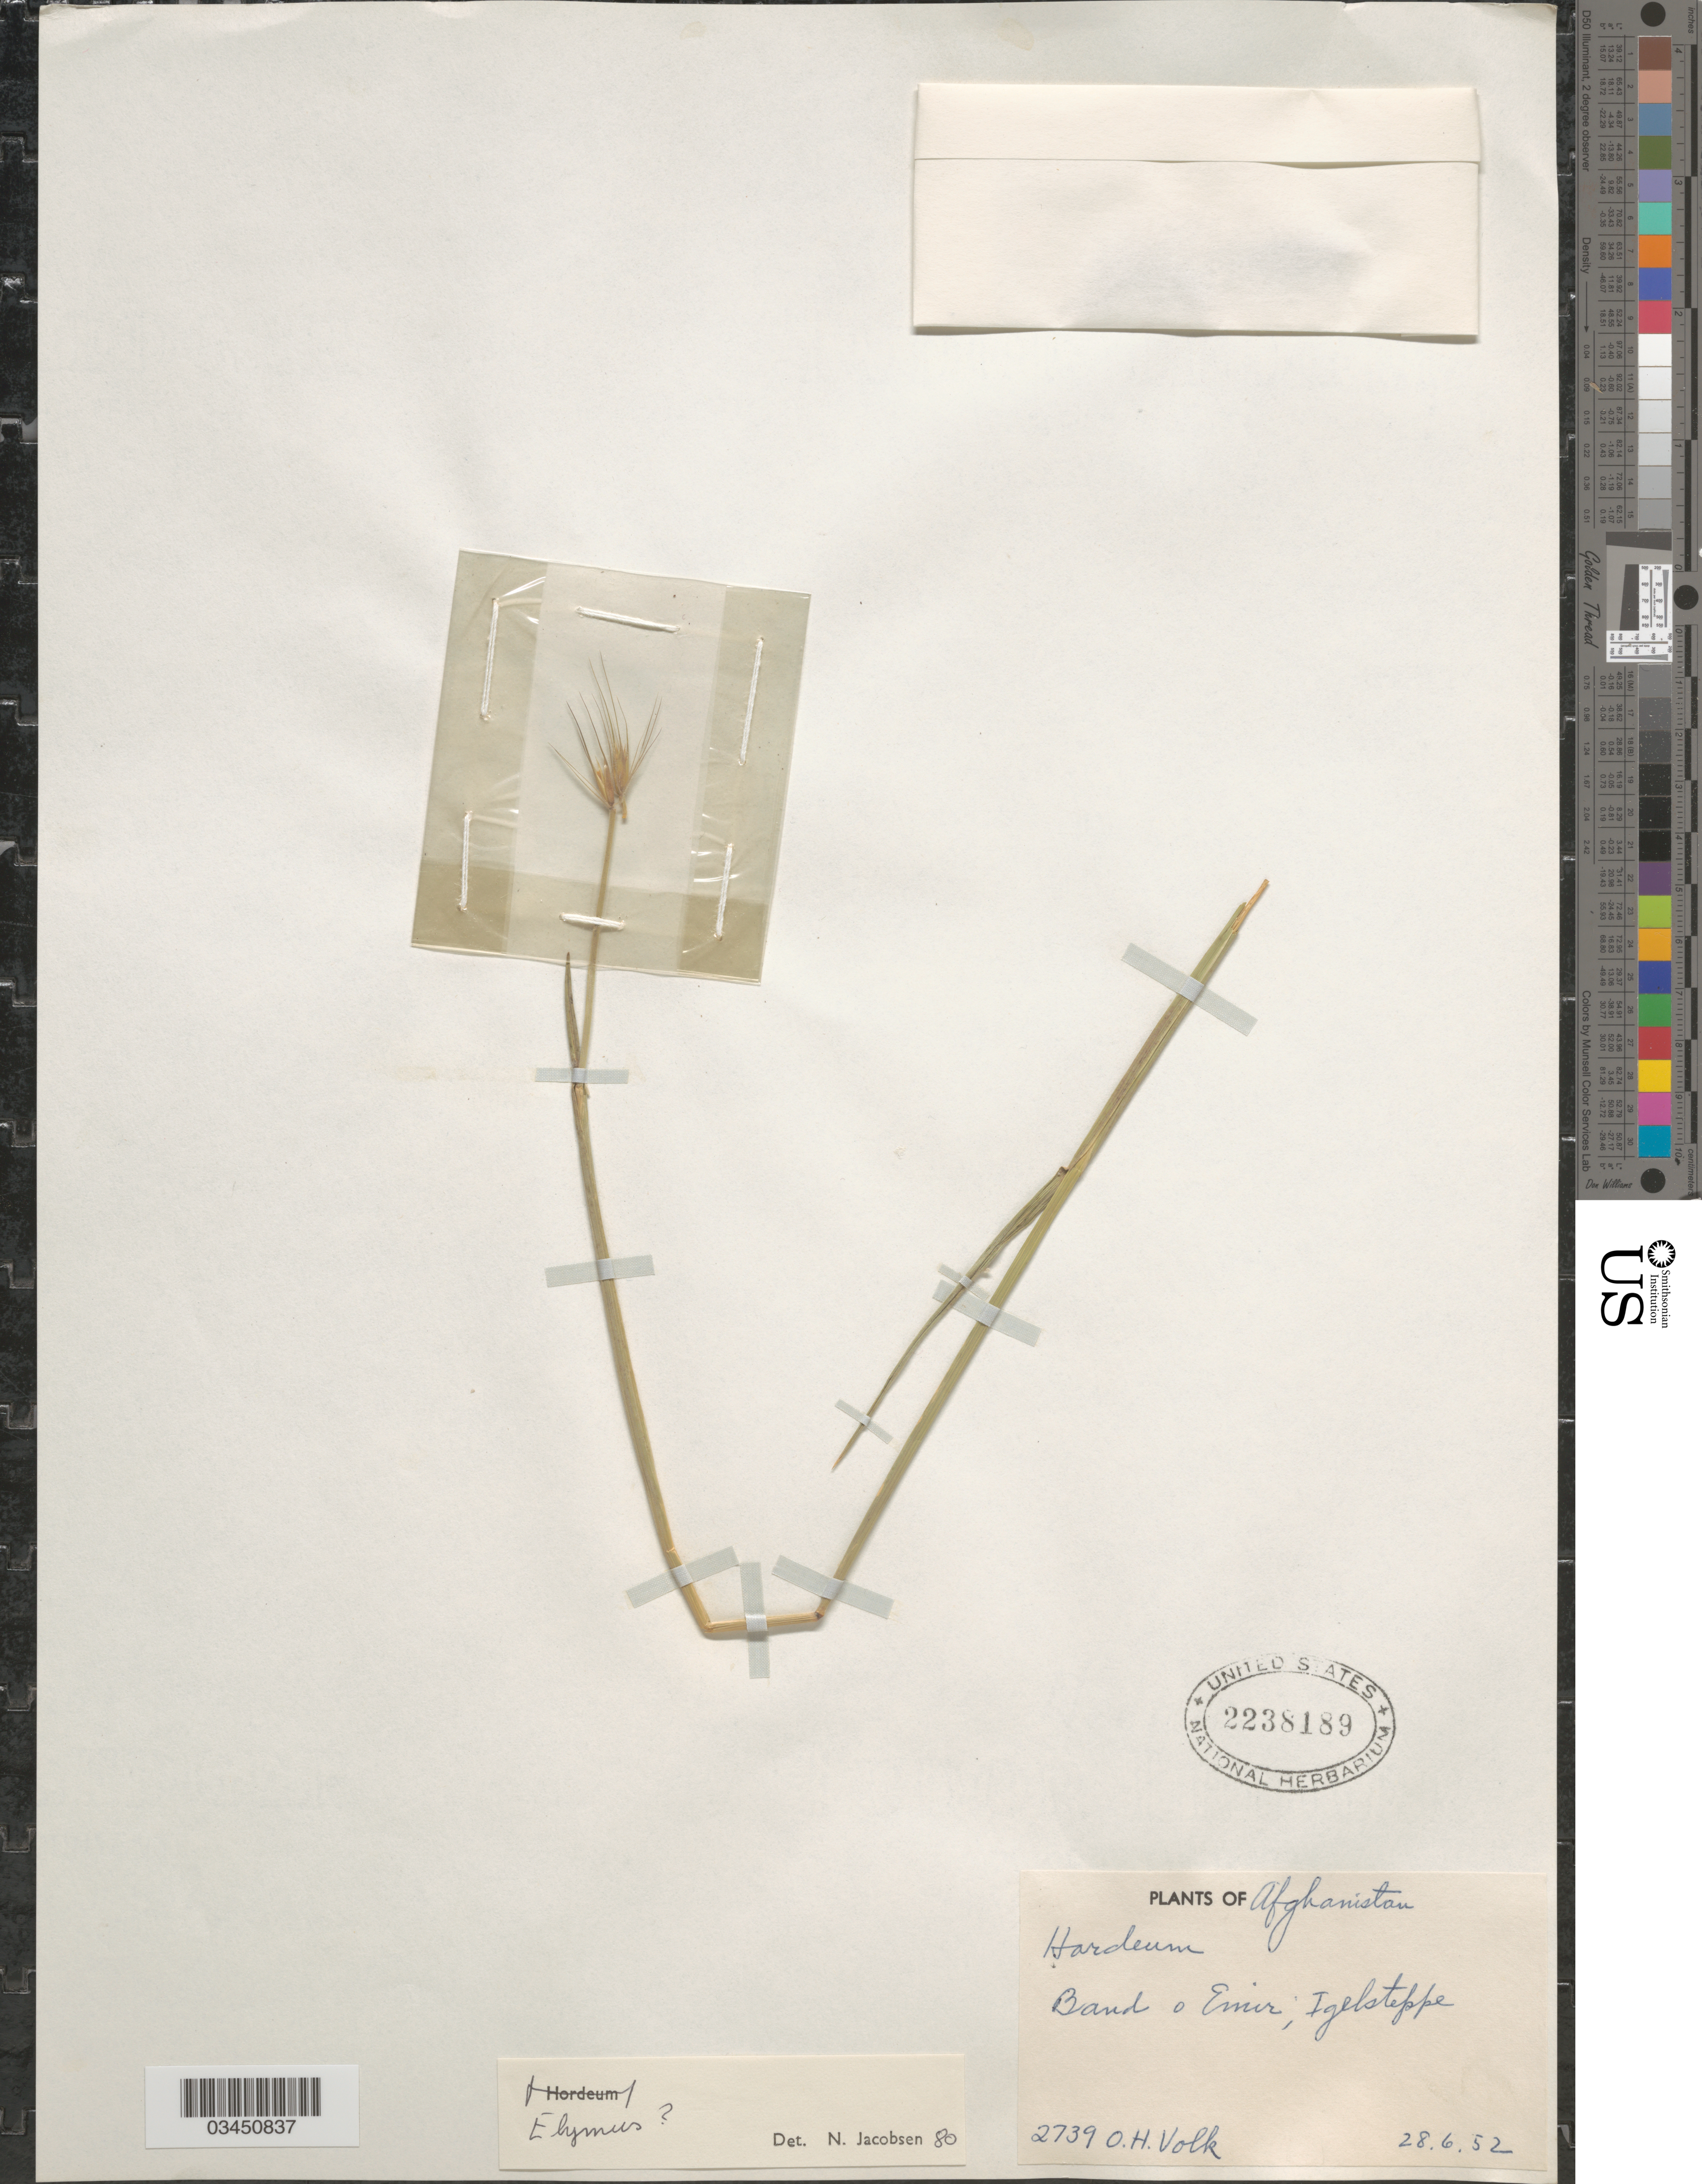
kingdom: Plantae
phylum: Tracheophyta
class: Liliopsida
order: Poales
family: Poaceae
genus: Elymus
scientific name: Elymus sp.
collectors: O. Volk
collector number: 2739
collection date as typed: Transcribed d/m/y: 28/6/52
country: Afghanistan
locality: Band o Emir, Igelsteppe.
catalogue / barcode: US 2238189